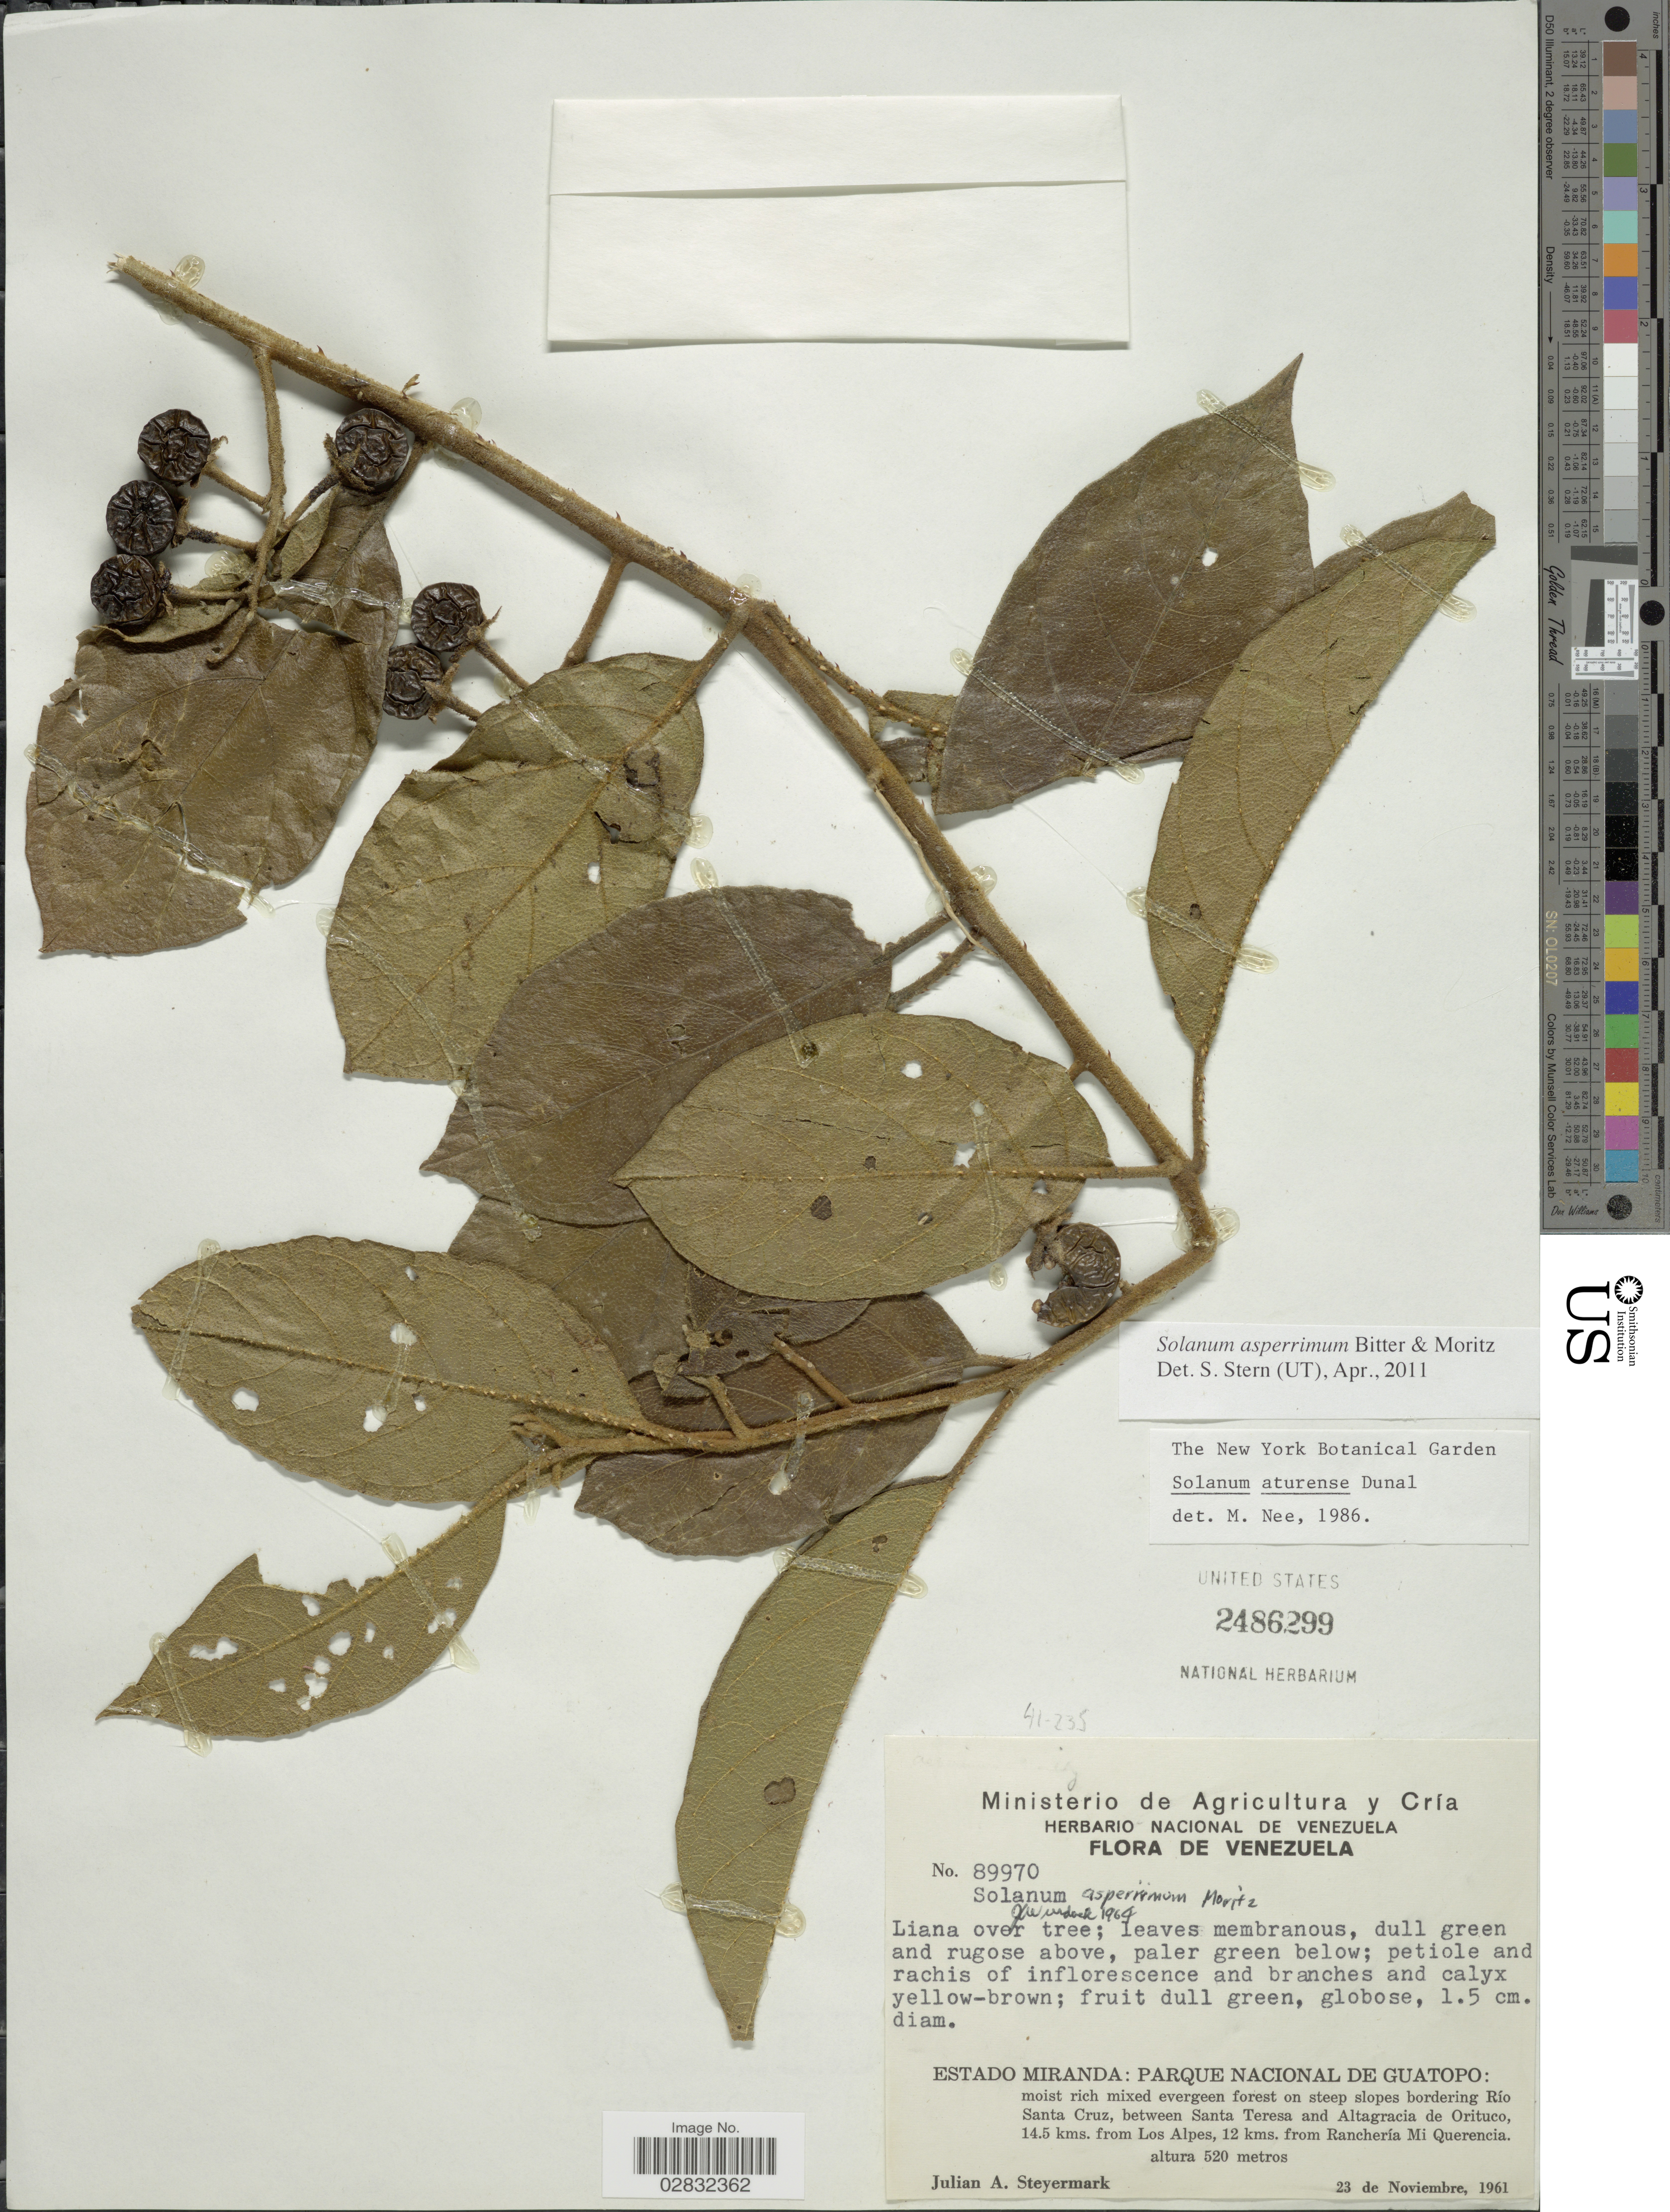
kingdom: Plantae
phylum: Tracheophyta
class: Magnoliopsida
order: Solanales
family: Solanaceae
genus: Solanum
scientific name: Solanum asperrimum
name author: Bitter & Moritz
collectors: J. Steyermark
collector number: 89970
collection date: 1961-11-23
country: Venezuela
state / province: Miranda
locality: Estado Miranda: Parque Nacional De Guatopo: moist rich mixed evergreen forest on steep slopes bordering Río Santa Cruz, between Santa Teresa and Altagracia de Orituco, 14.5 kms. from Los Alpes, 12 kms. from Ranchería Mi Querencia.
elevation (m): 520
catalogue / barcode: US 2486299